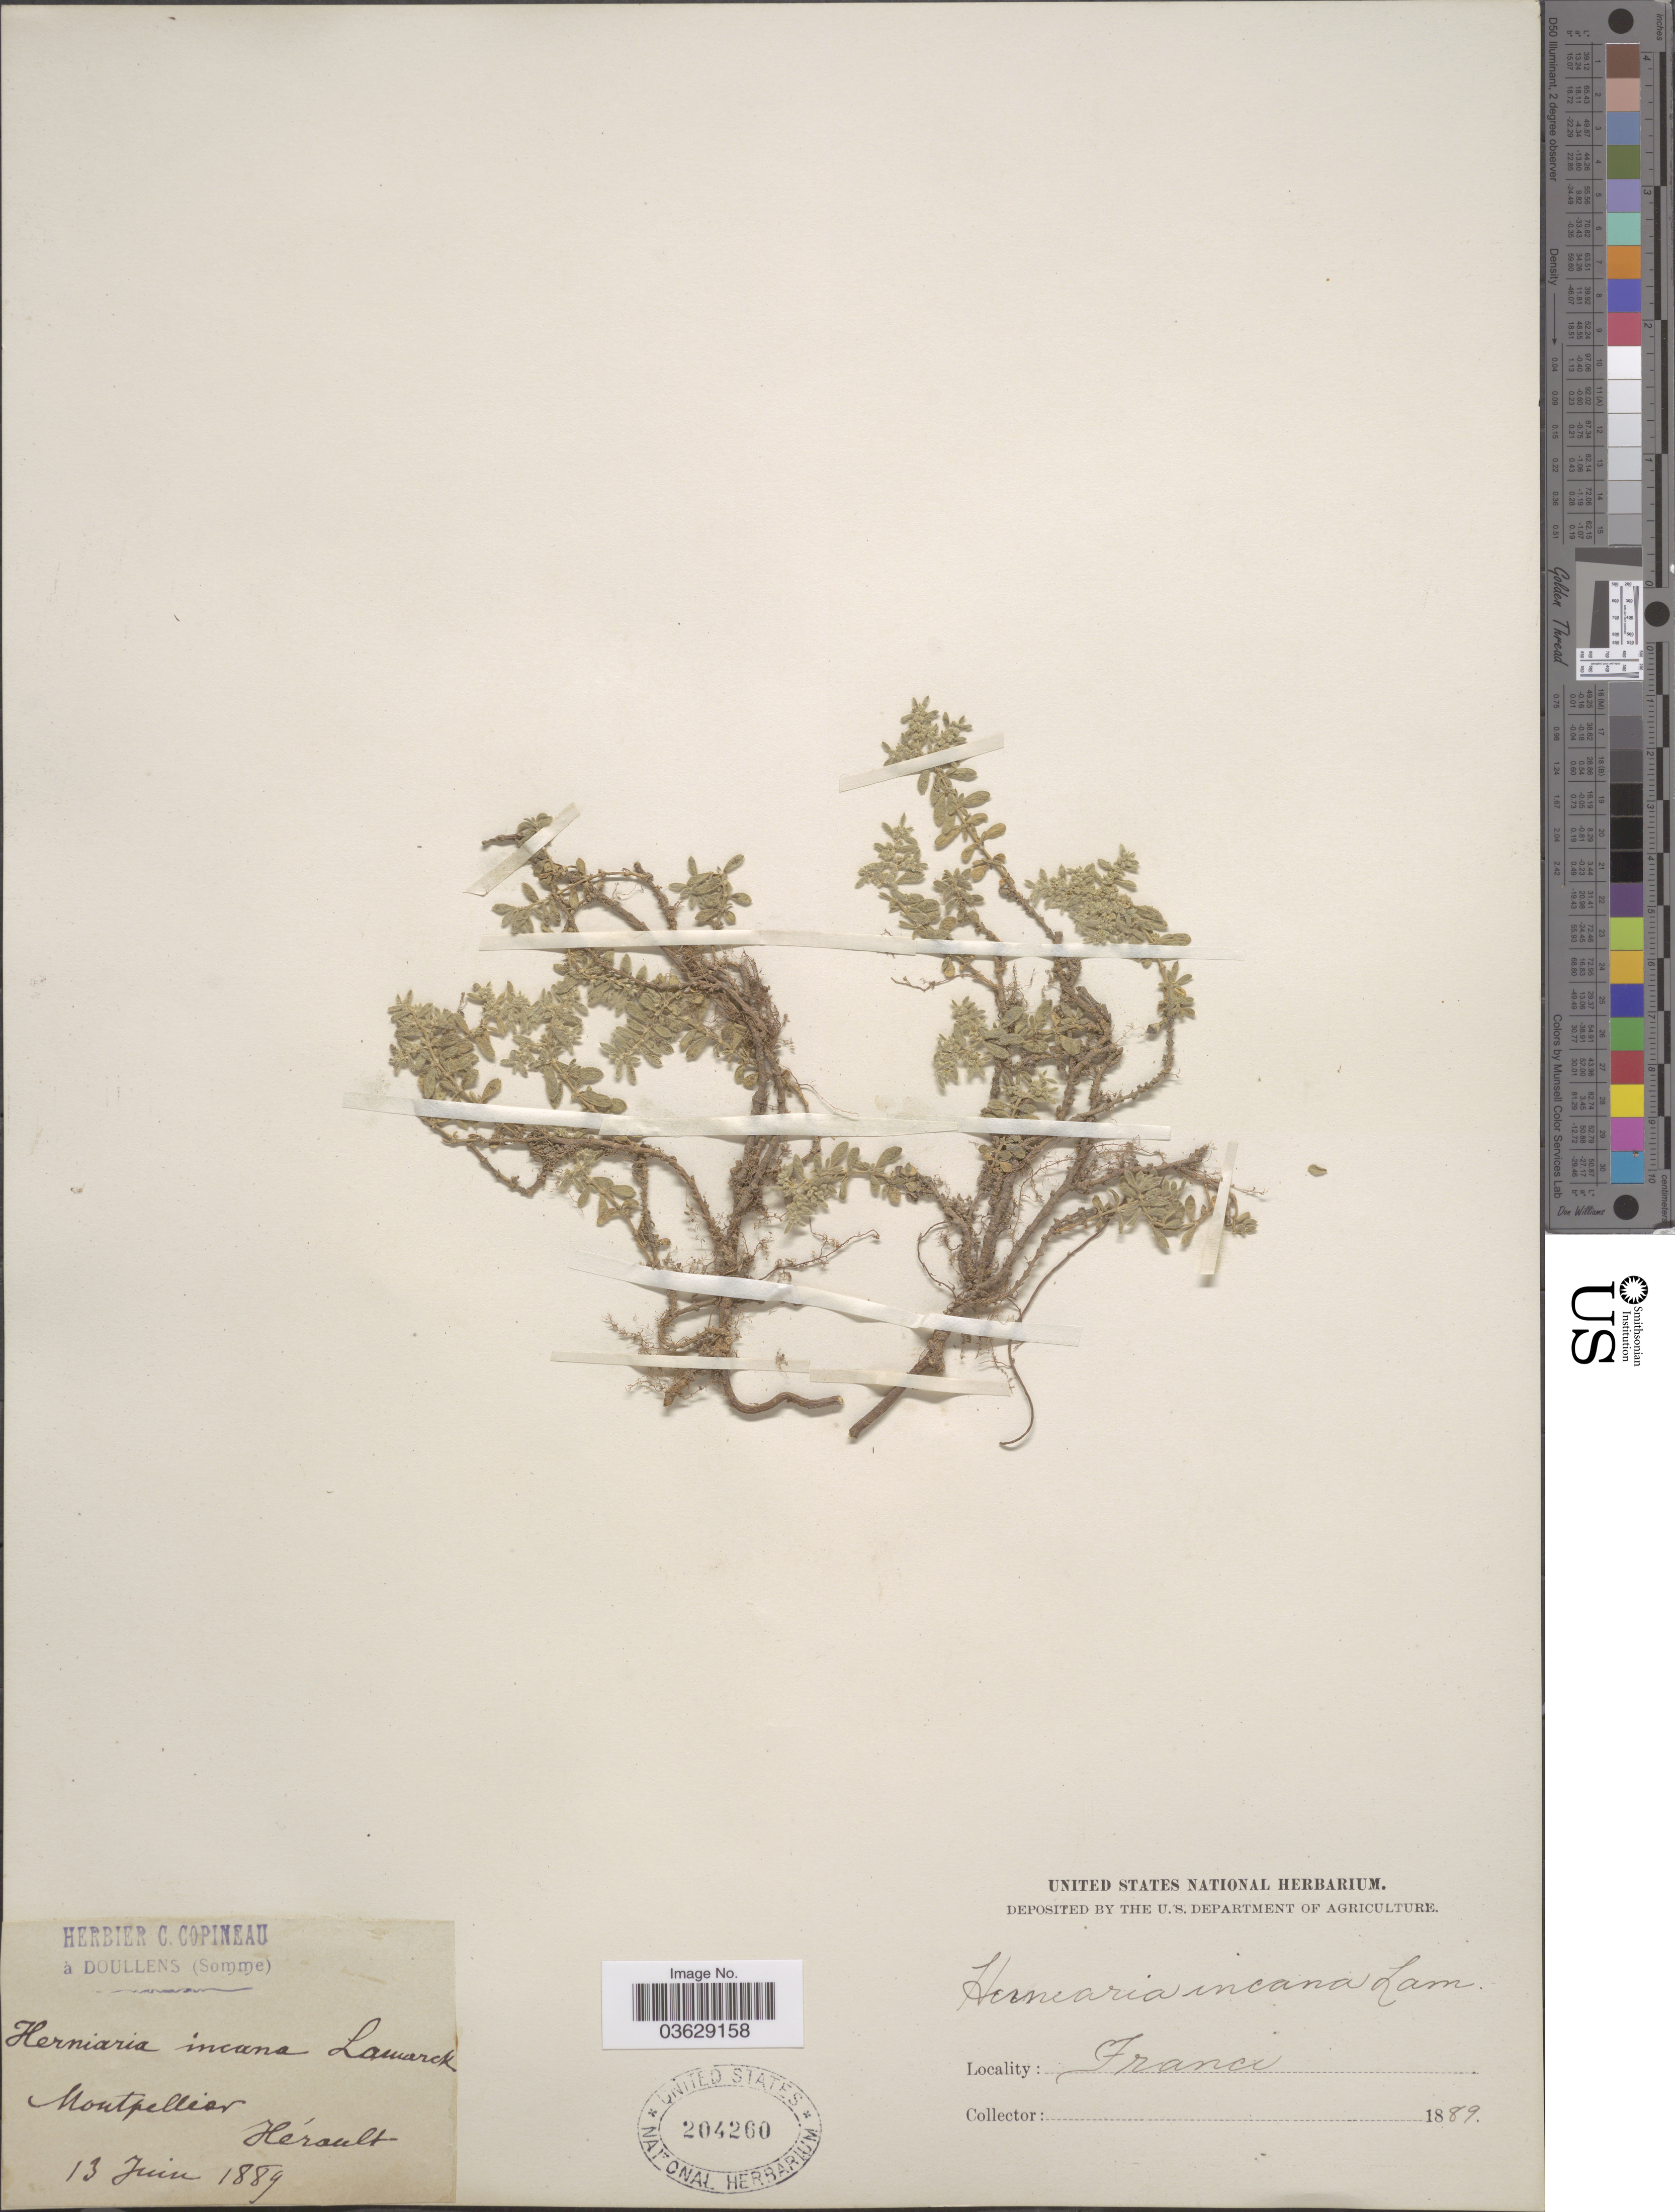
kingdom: Plantae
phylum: Tracheophyta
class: Magnoliopsida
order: Caryophyllales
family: Caryophyllaceae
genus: Herniaria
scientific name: Herniaria incana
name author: Lam.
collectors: ex herb. C. Copineau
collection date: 1889-06-13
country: France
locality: Montpellier. Hérault.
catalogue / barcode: US 204260